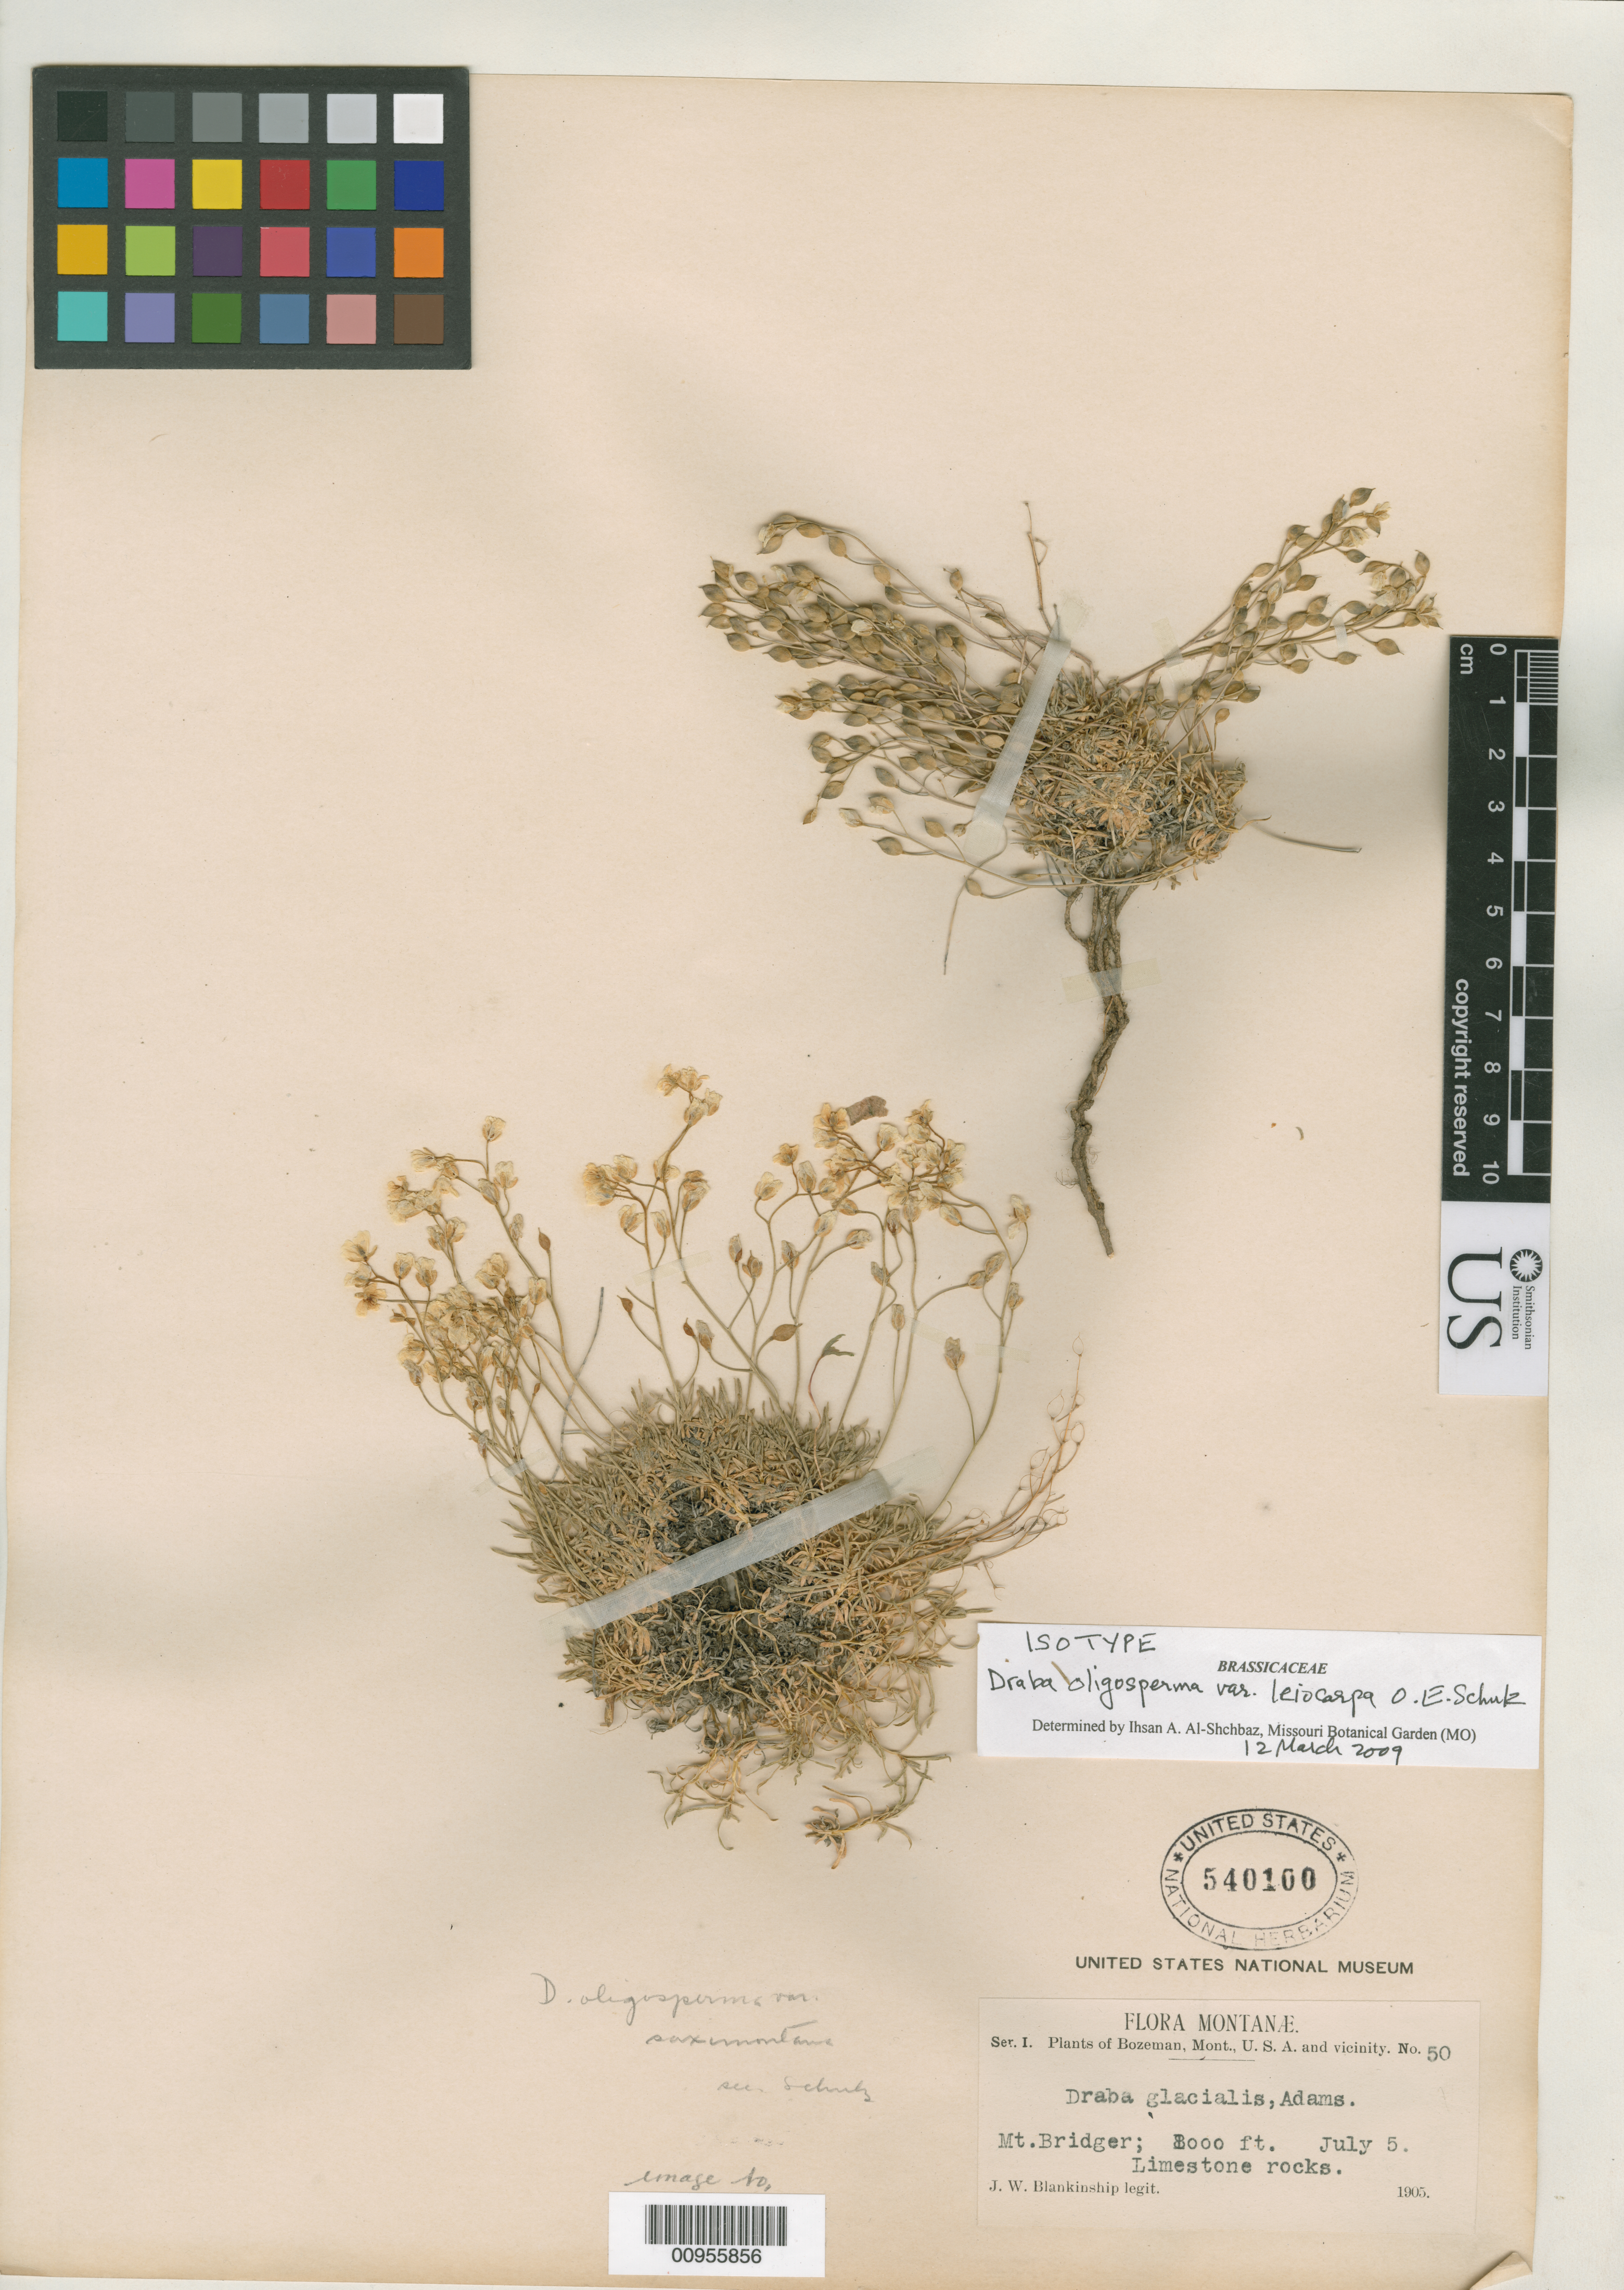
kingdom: Plantae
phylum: Tracheophyta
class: Magnoliopsida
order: Brassicales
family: Brassicaceae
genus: Draba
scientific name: Draba oligosperma var. leiocarpa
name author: O.E. Schulz in Engl.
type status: Isotype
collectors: J. W. Blankinship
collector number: Ser. I, 50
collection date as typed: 05 Jul 1905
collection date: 1905-07-05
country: United States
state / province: Montana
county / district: Gallatin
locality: Bozeman, Mt. Bridger.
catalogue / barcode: US 540100